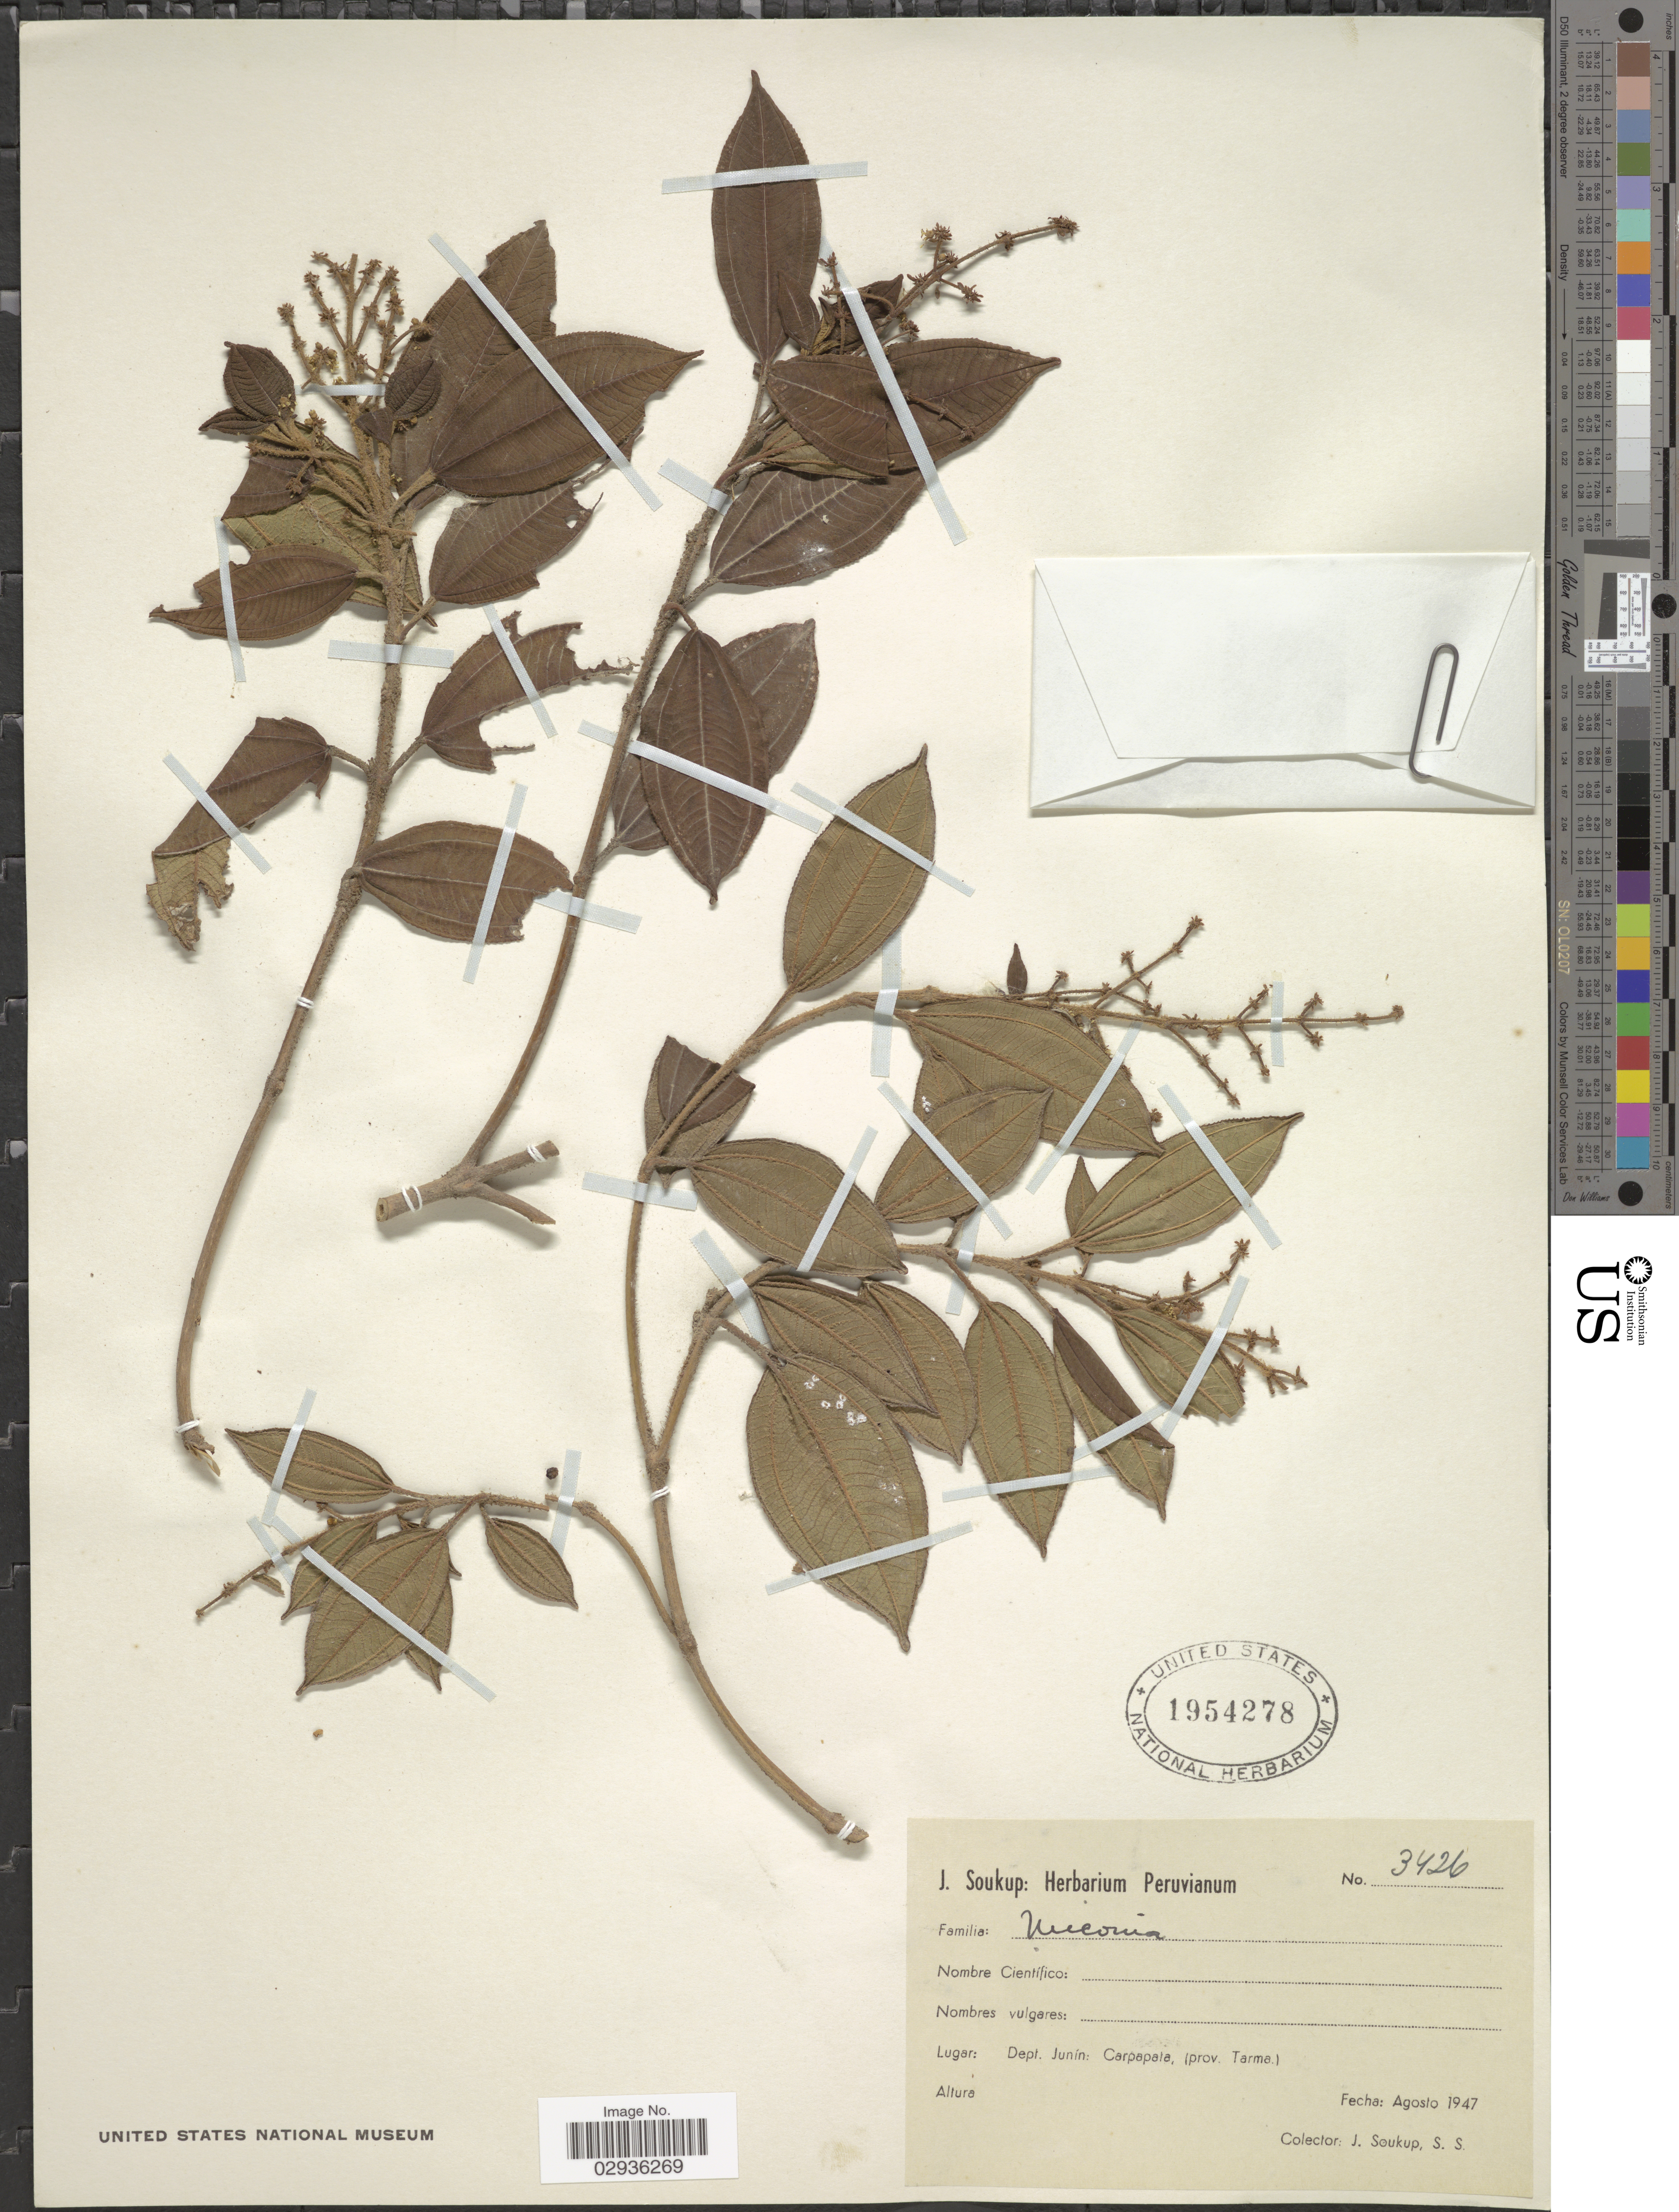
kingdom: Plantae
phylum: Tracheophyta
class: Magnoliopsida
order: Myrtales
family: Melastomataceae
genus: Miconia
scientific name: Miconia aprica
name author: Gleason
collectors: J. Soukup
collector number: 3426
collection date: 1947-08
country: Peru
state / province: Junín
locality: Dept. Junín: Carpapata, (prov. Tarma).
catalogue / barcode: US 1954278